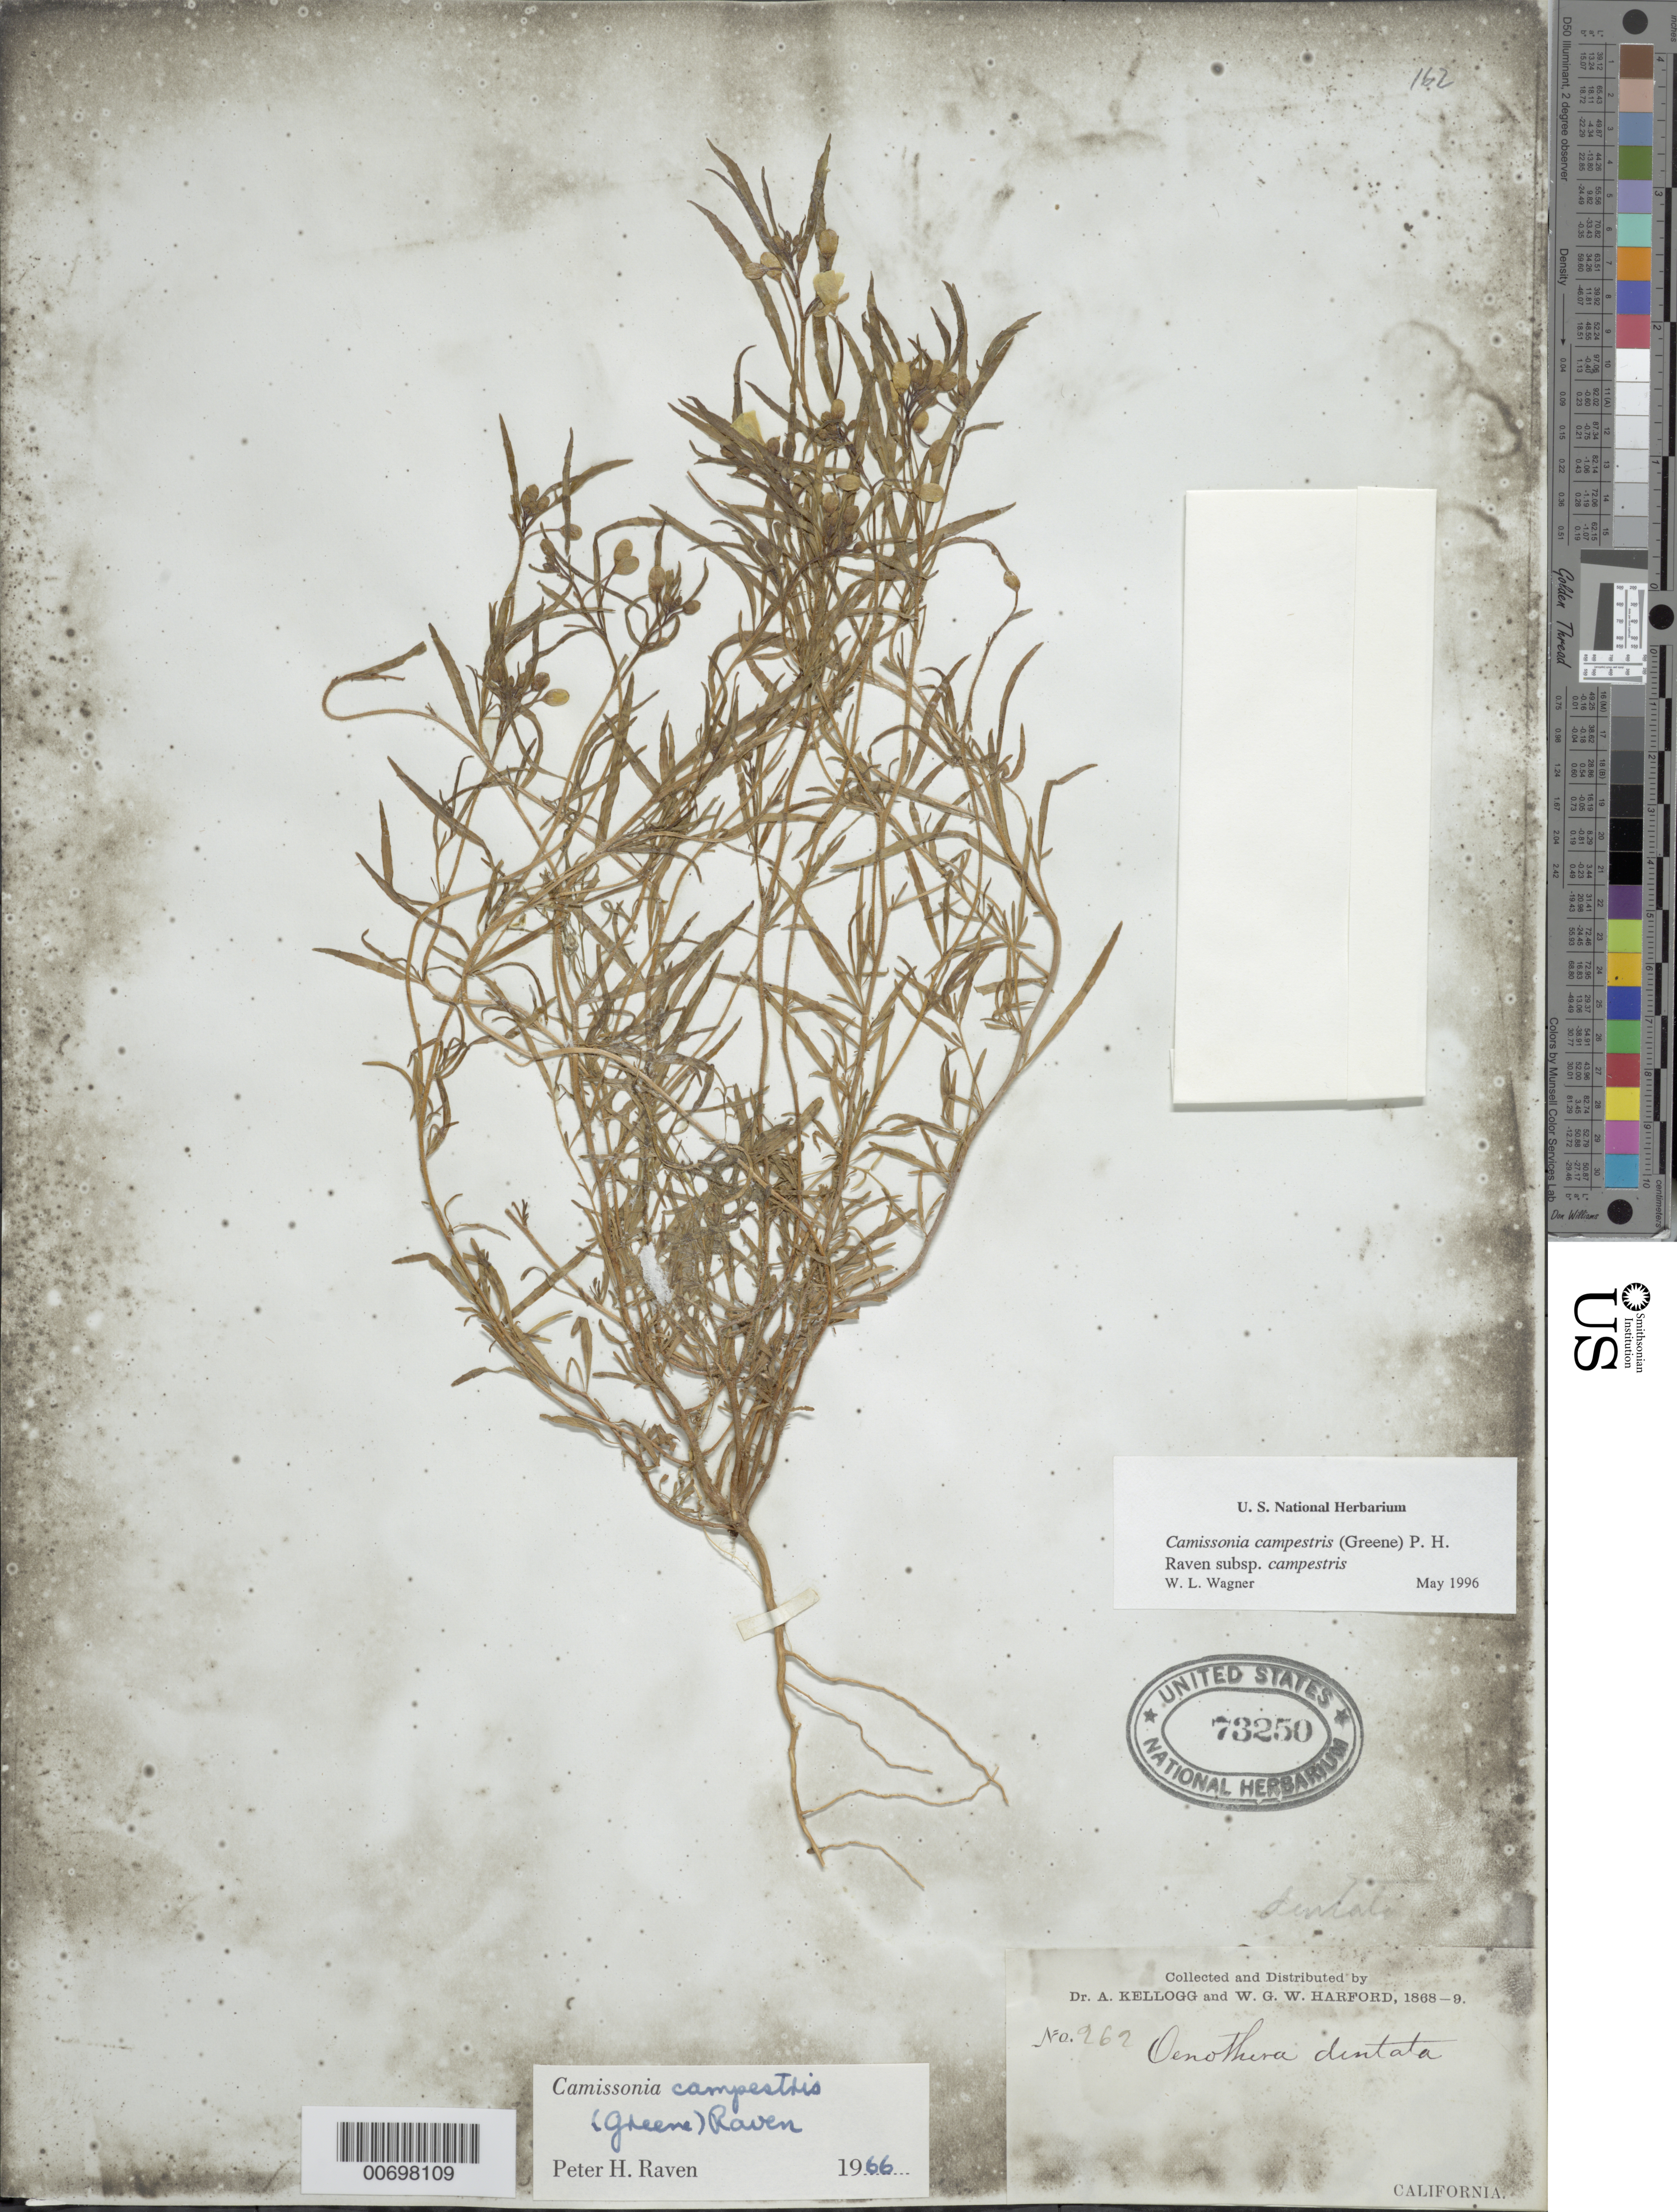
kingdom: Plantae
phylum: Tracheophyta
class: Magnoliopsida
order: Myrtales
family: Onagraceae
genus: Camissonia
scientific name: Camissonia campestris subsp. campestris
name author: (Greene) P.H. Raven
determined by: Wagner, W. L., (BOT), Smithsonian Institution - National Museum of Natural History (UNITED STATES)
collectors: A. Kellogg & W. G. W. Harford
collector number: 962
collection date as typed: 1868 to -- --- 1869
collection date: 1868/1869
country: United States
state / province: California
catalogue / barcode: US 73250